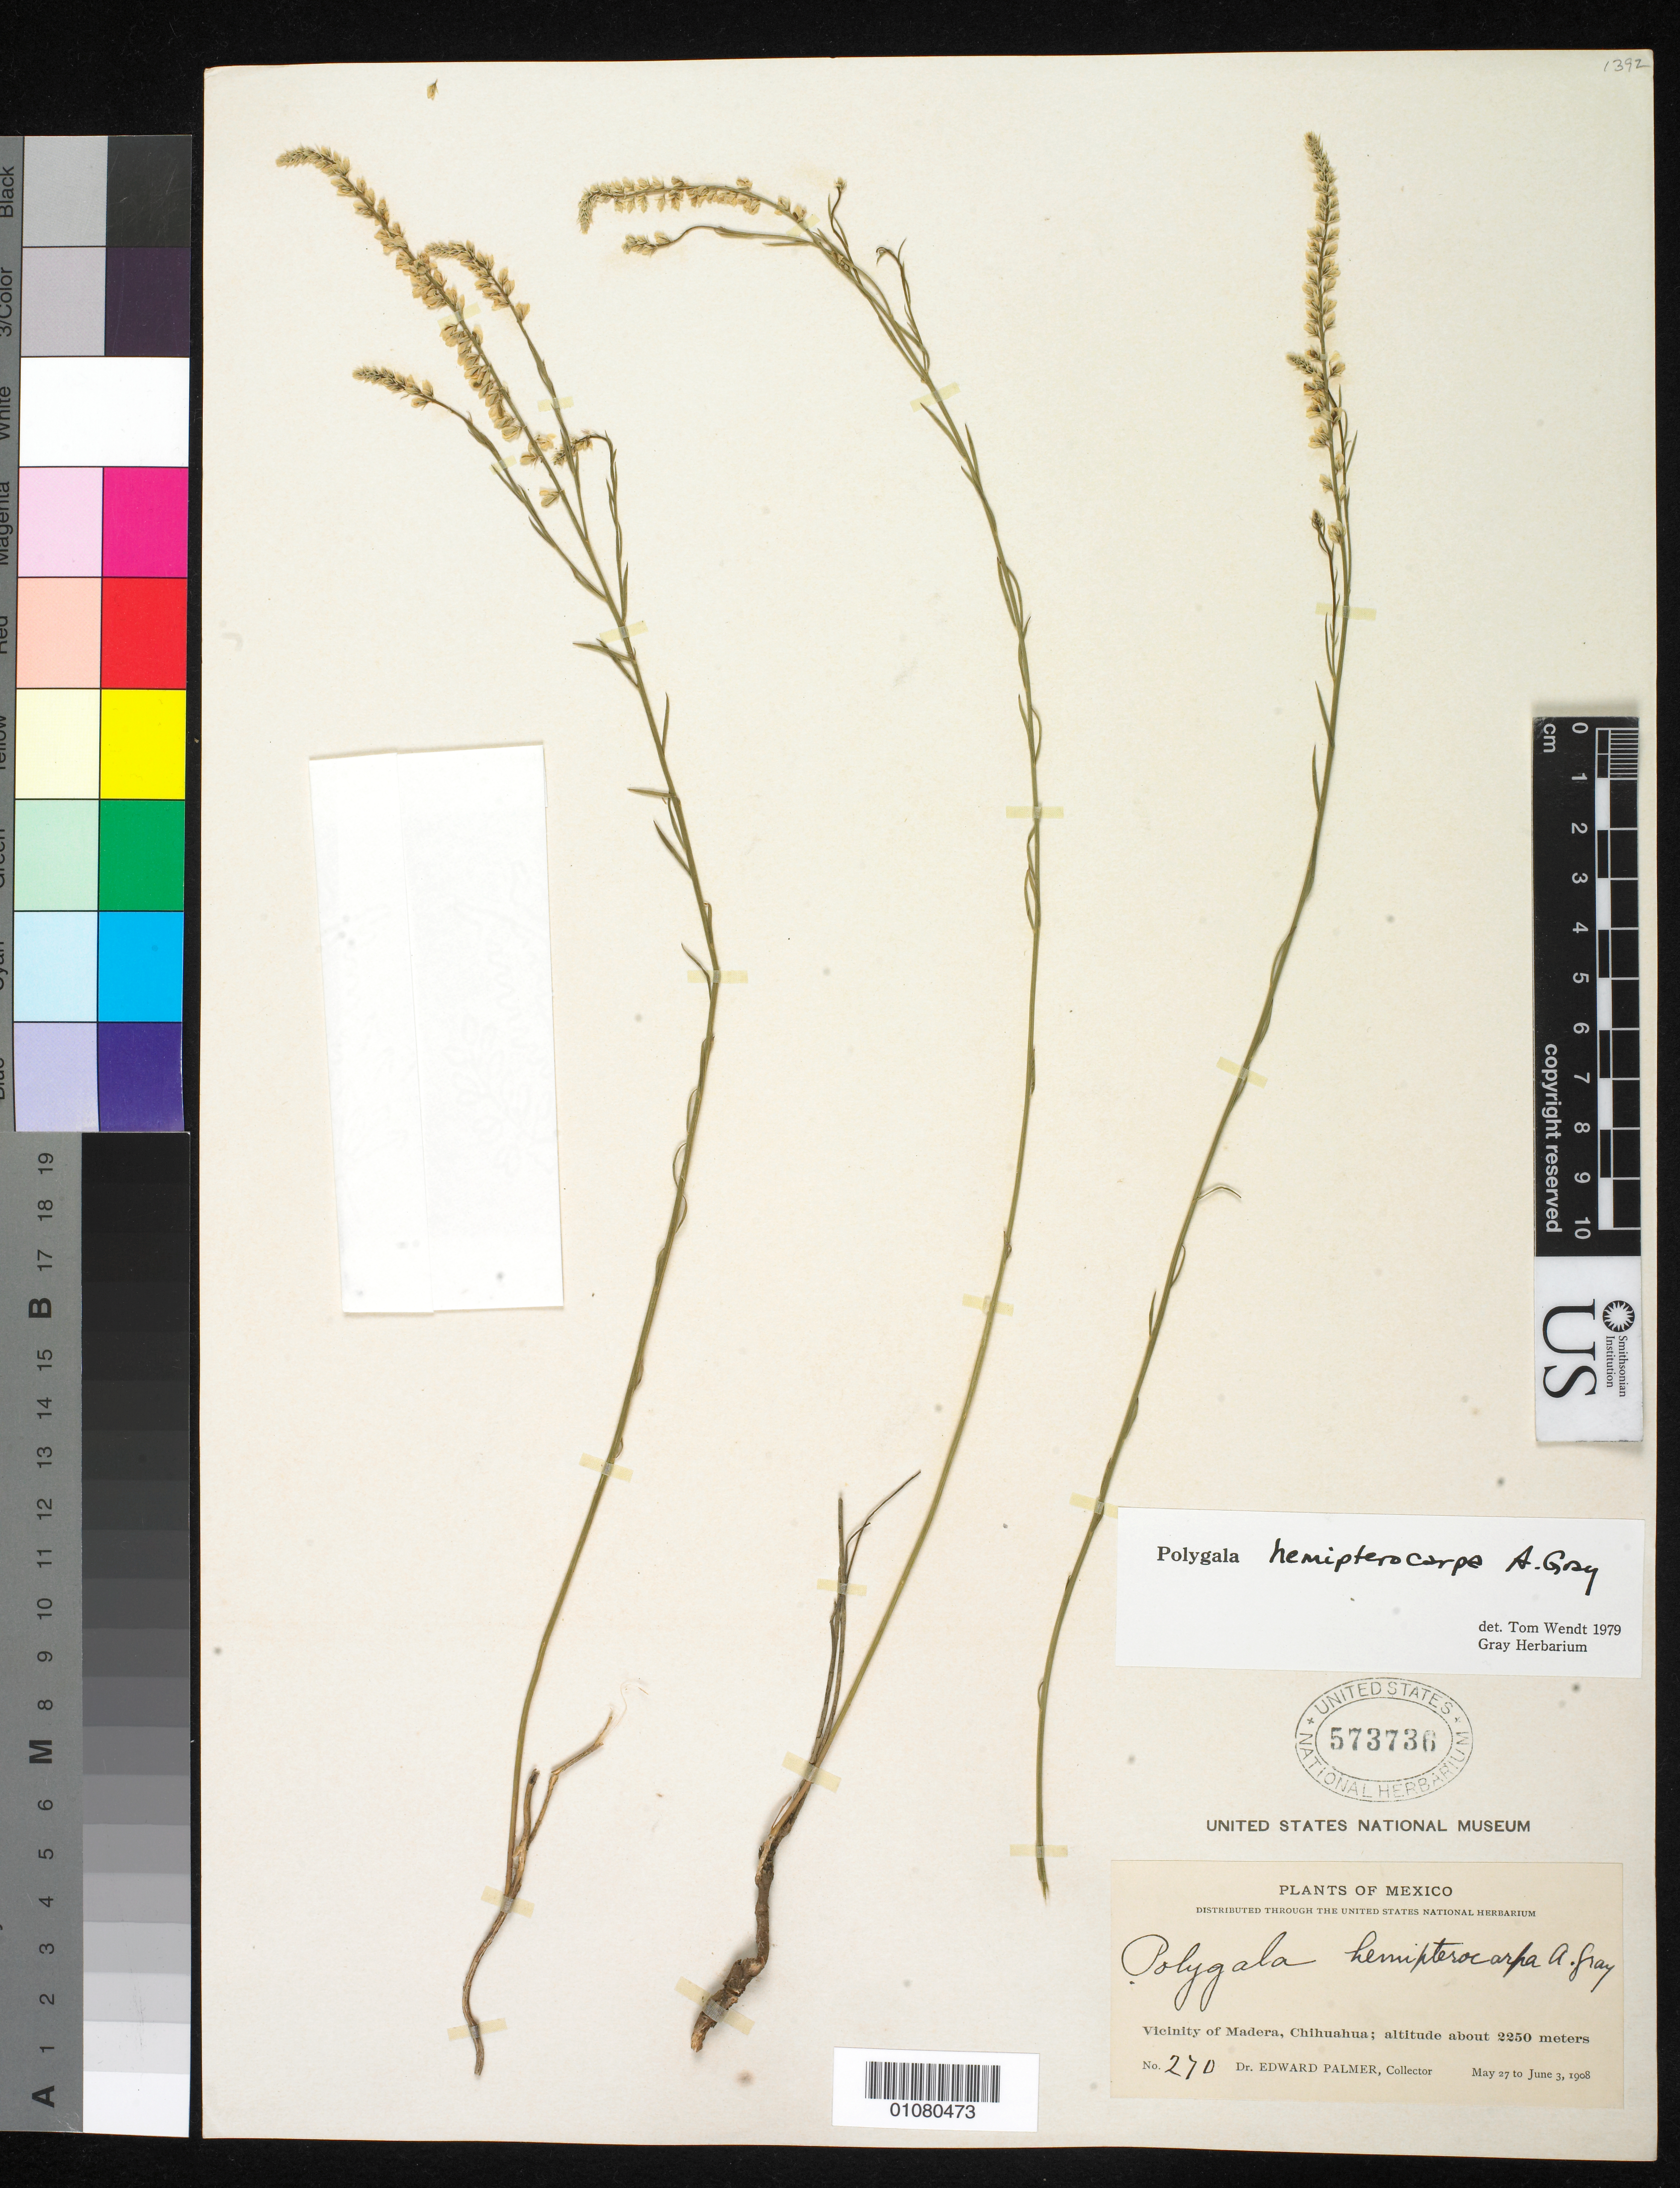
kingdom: Plantae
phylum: Tracheophyta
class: Magnoliopsida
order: Fabales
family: Polygalaceae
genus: Polygala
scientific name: Polygala hemipterocarpa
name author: A. Gray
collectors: E. Palmer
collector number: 270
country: Mexico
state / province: Chihuahua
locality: Madera, Chihuahua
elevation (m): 2250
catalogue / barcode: US 573736